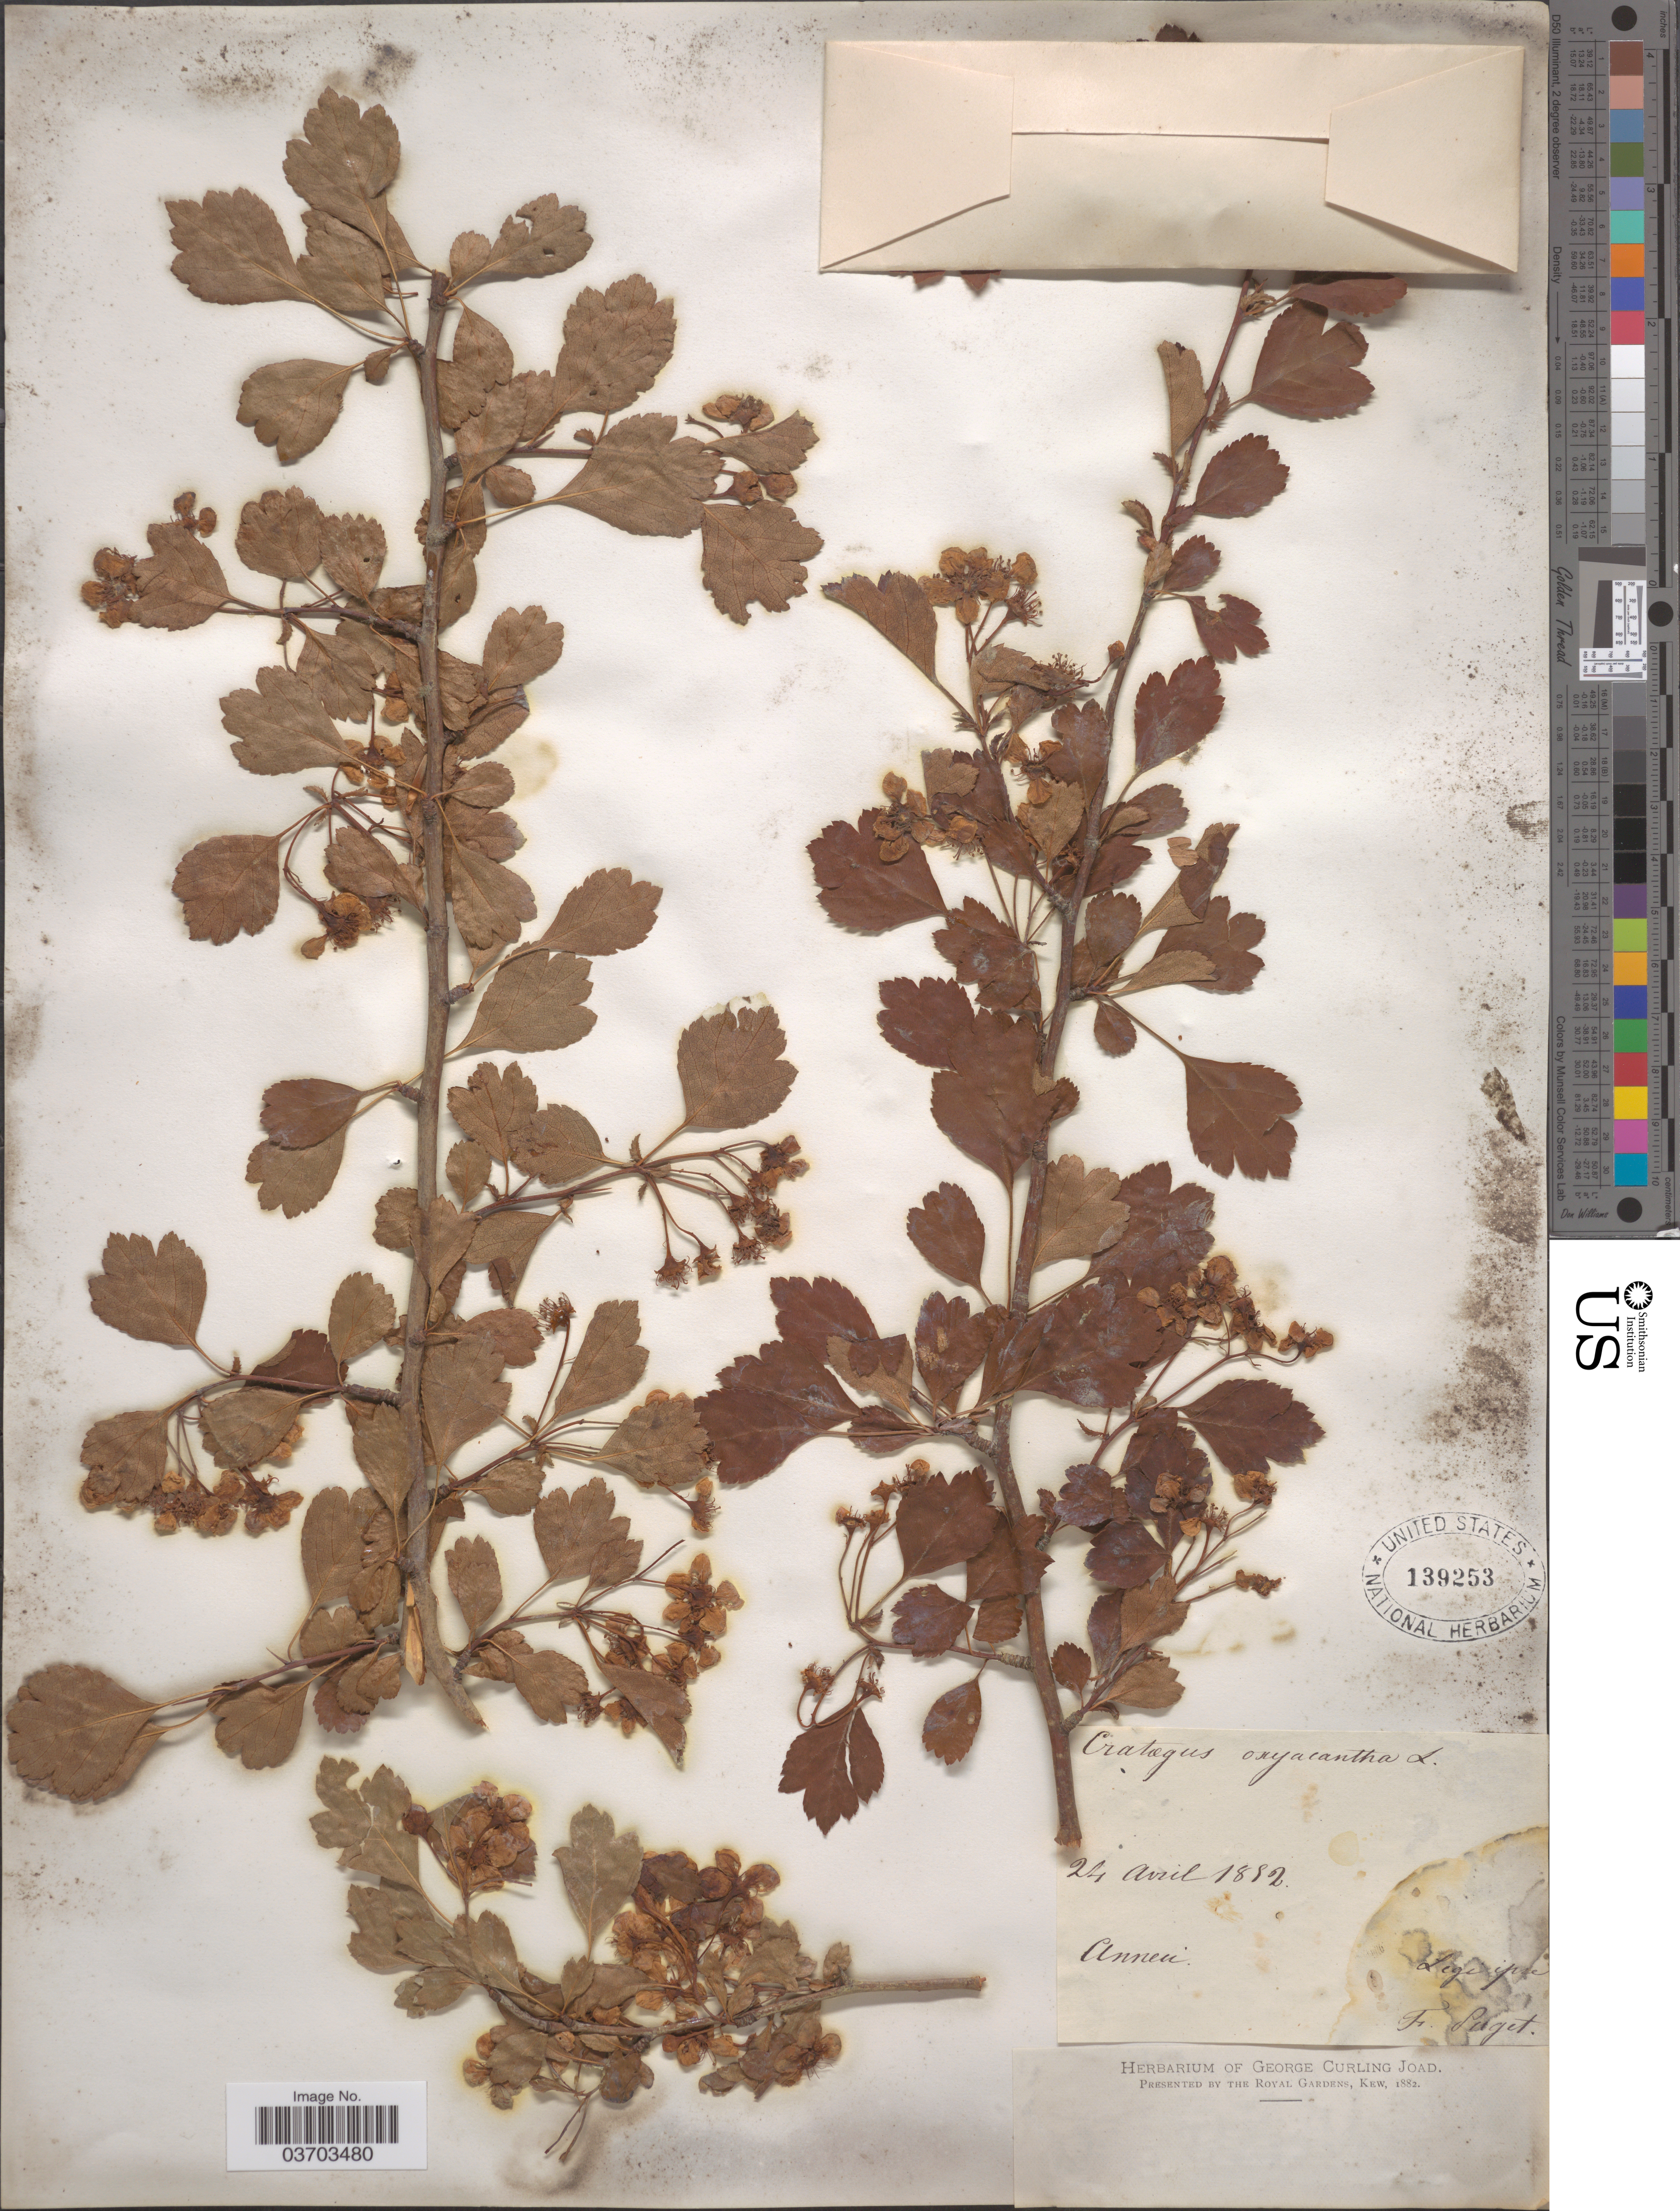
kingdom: Plantae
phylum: Tracheophyta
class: Magnoliopsida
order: Rosales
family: Rosaceae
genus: Crataegus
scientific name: Crataegus rhipidophylla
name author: Gand.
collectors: F. Puget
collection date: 1882-04-24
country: France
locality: Anneci.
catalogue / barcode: US 139253